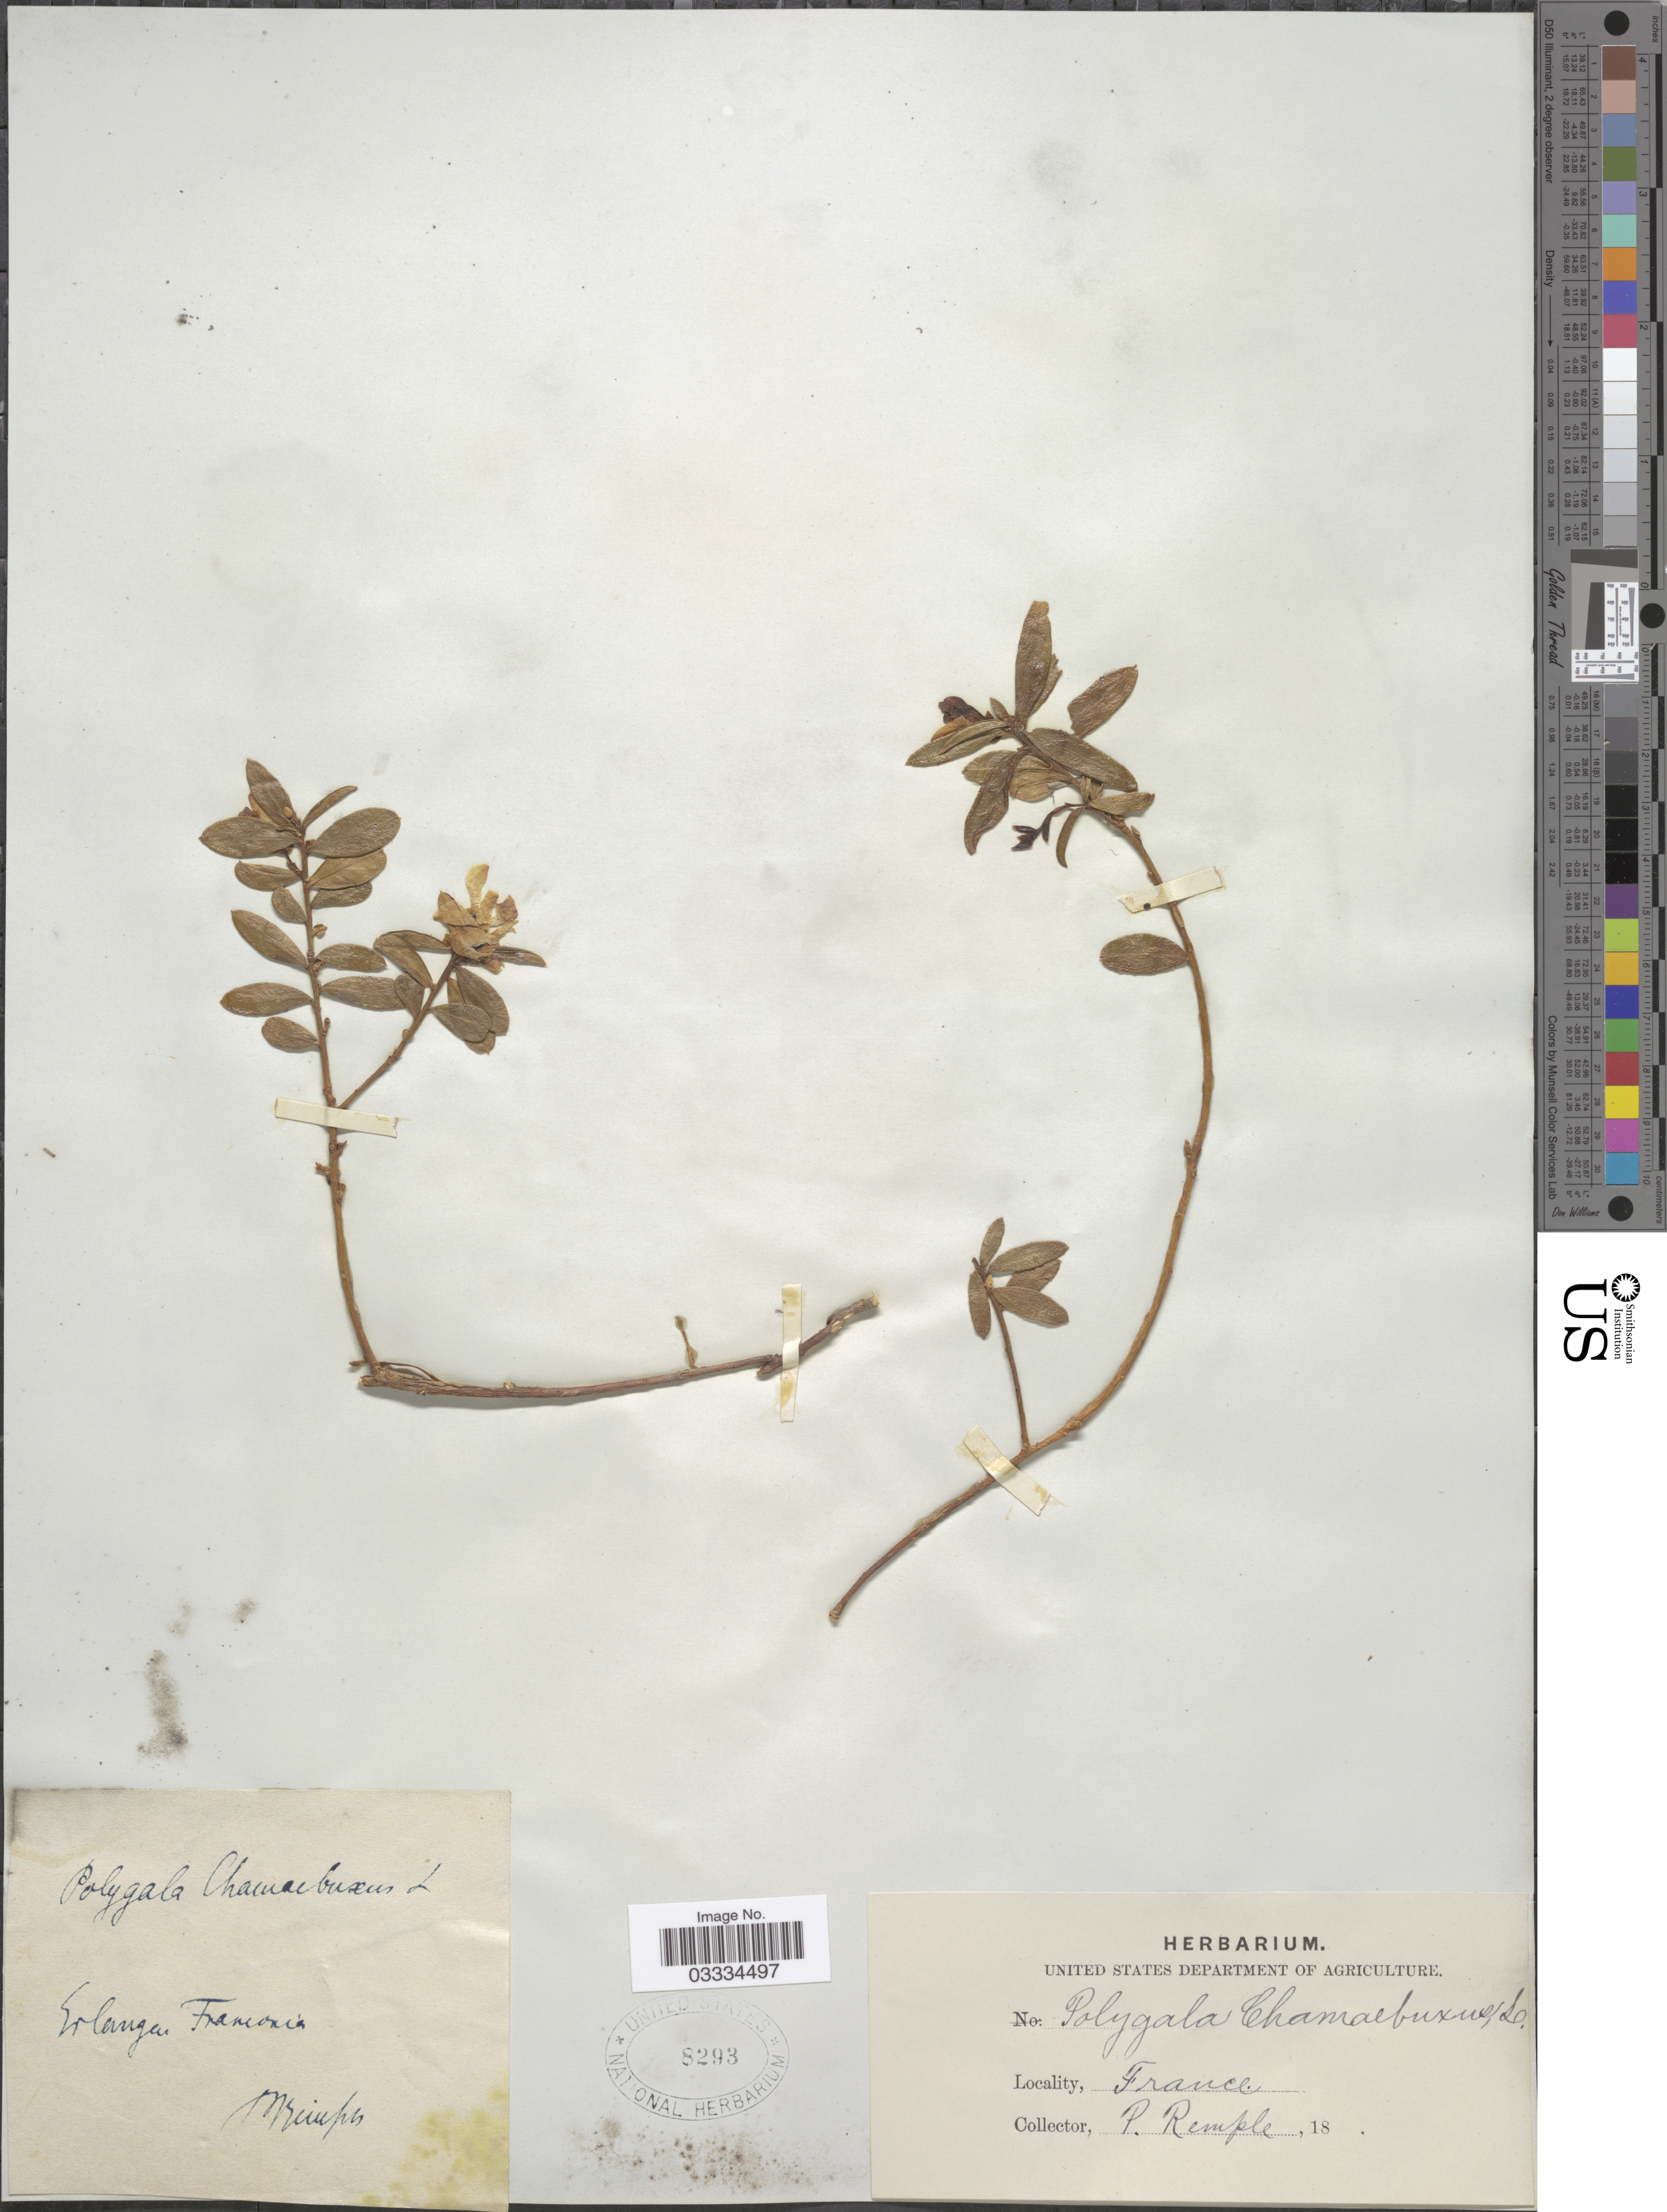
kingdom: Plantae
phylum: Tracheophyta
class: Magnoliopsida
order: Fabales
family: Polygalaceae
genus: Polygaloides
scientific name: Polygaloides chamaebuxus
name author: (L.) O. Schwarz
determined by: Strong, Mark T., (BOT), Smithsonian Institution - National Museum of Natural History (UNITED STATES)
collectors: P. Remple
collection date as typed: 18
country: France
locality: Erlangen. Franconia.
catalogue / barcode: US 8293